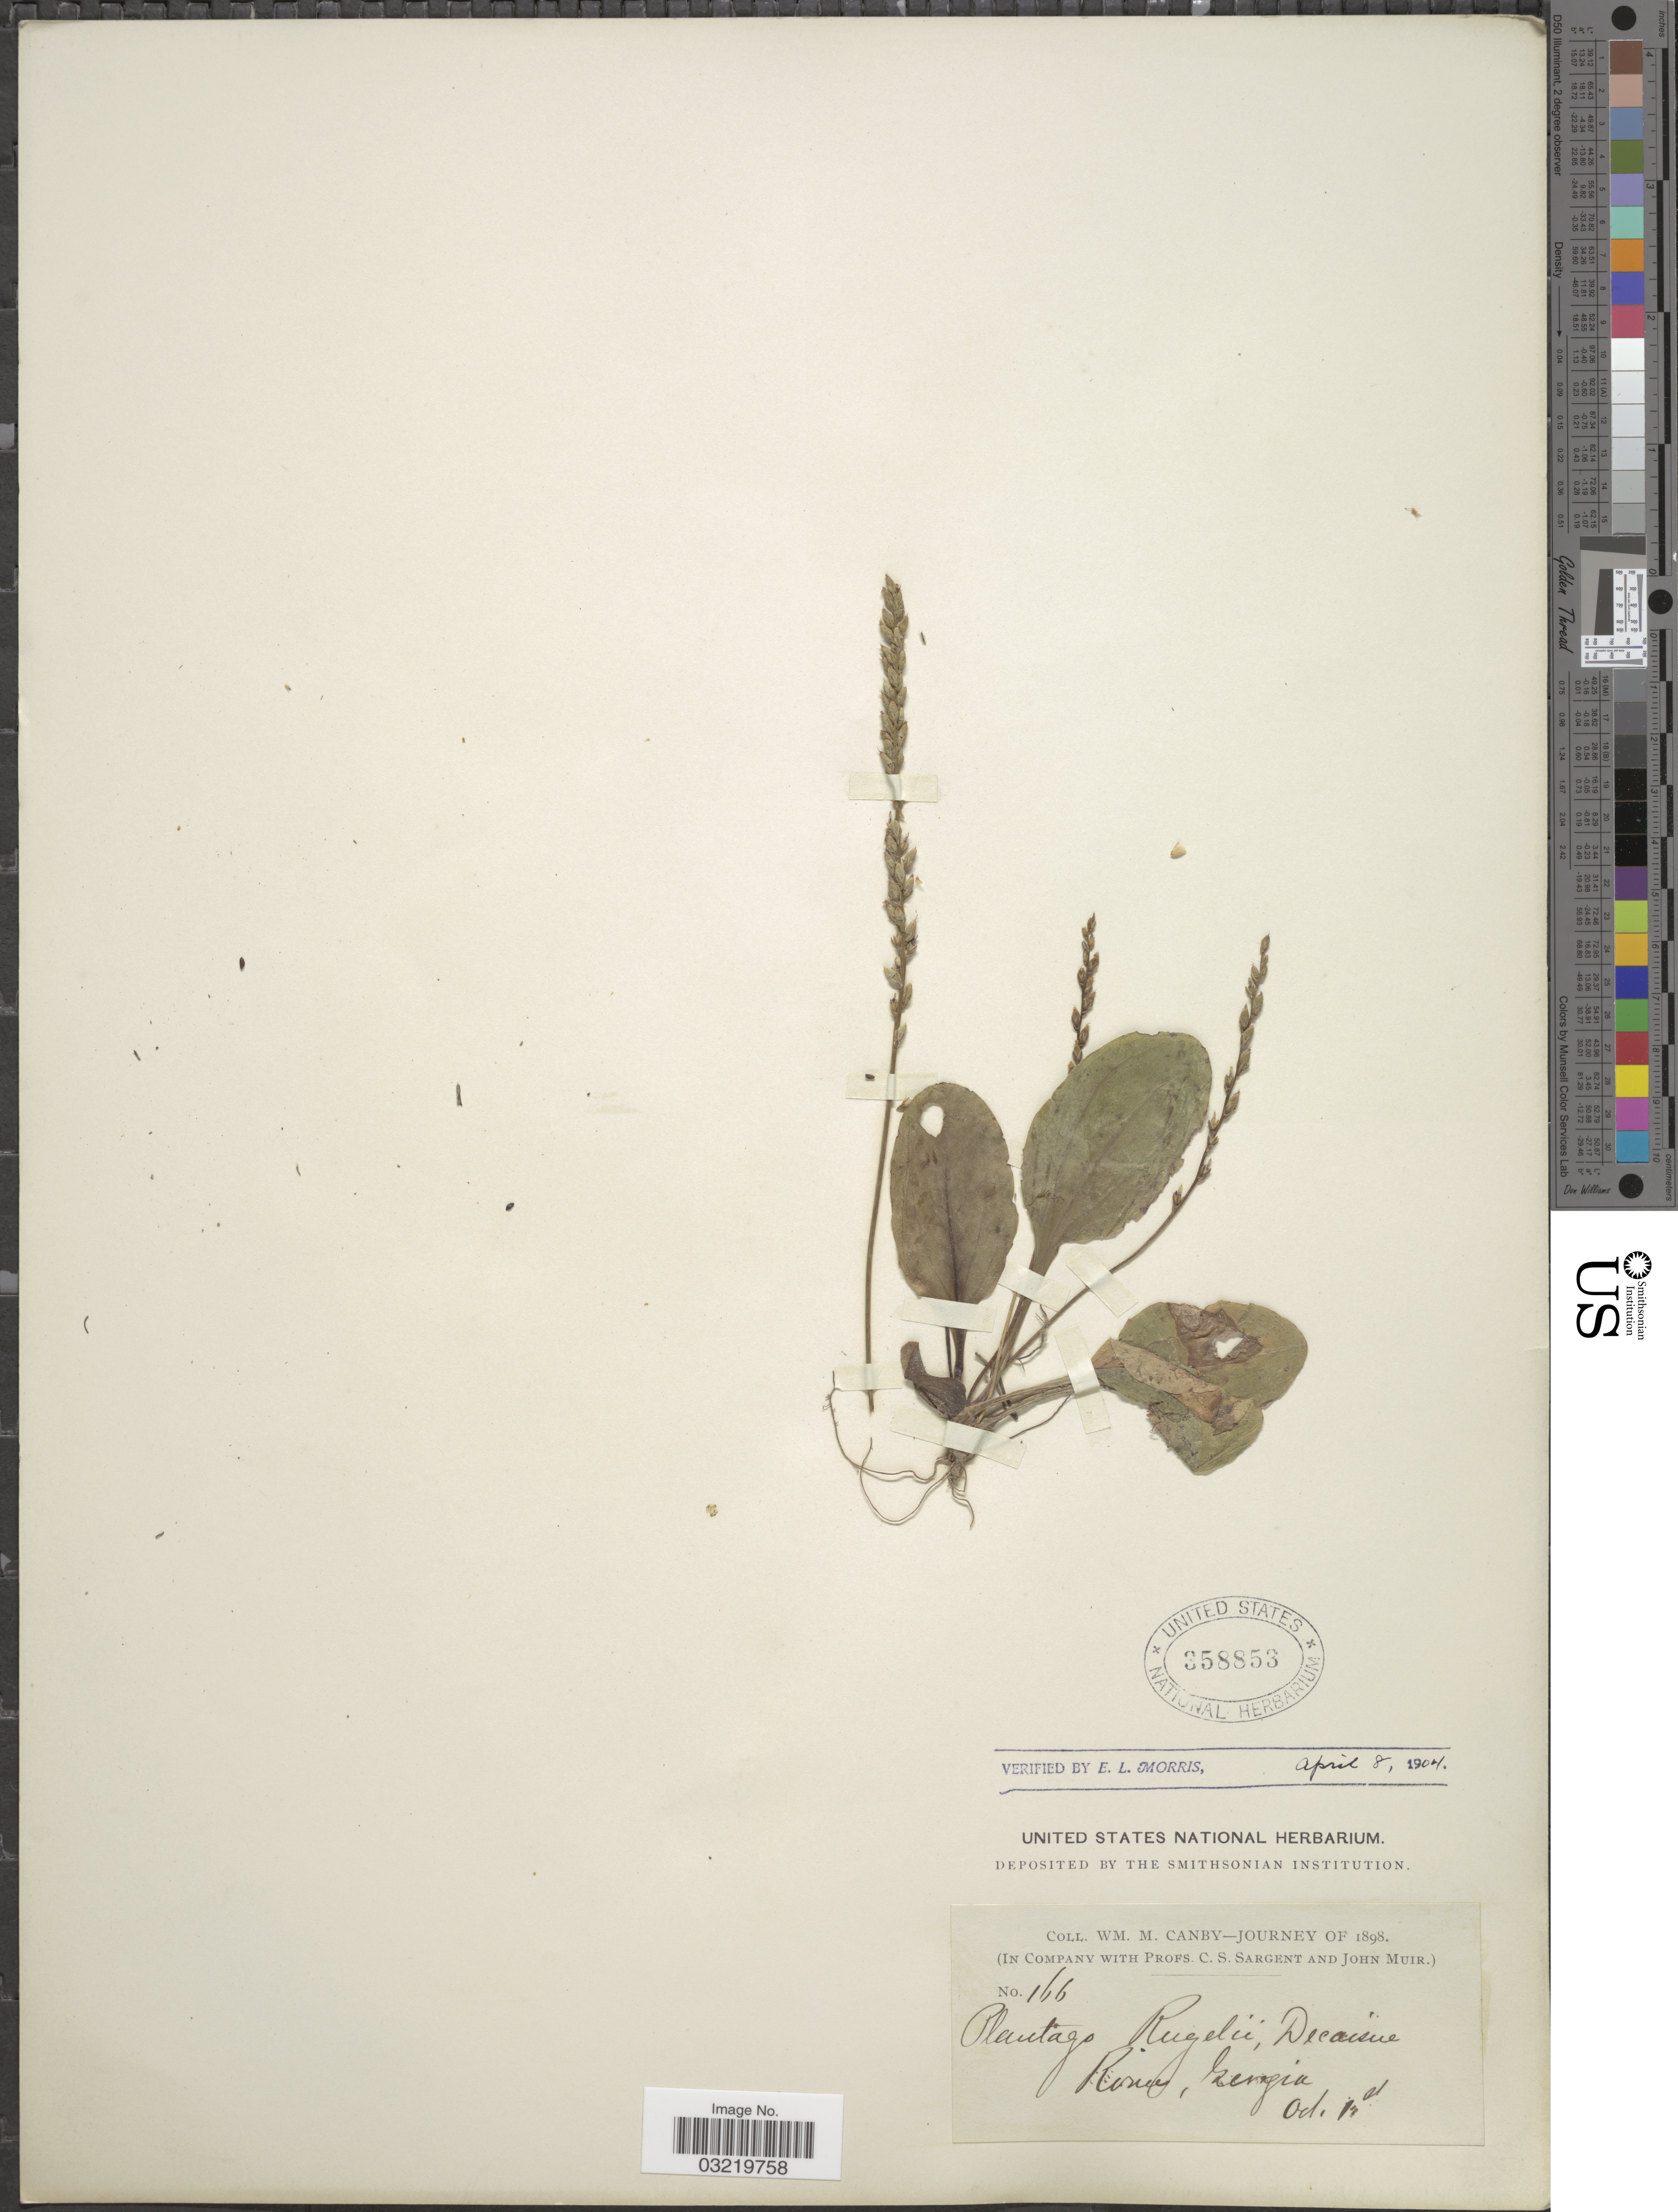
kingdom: Plantae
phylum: Tracheophyta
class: Magnoliopsida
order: Lamiales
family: Plantaginaceae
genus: Plantago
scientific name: Plantago rugelii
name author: Decne.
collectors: W. Canby, C. S. Sargent & J. Muir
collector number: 166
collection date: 1898-10-01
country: United States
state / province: Georgia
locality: Rome.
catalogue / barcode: US 358853